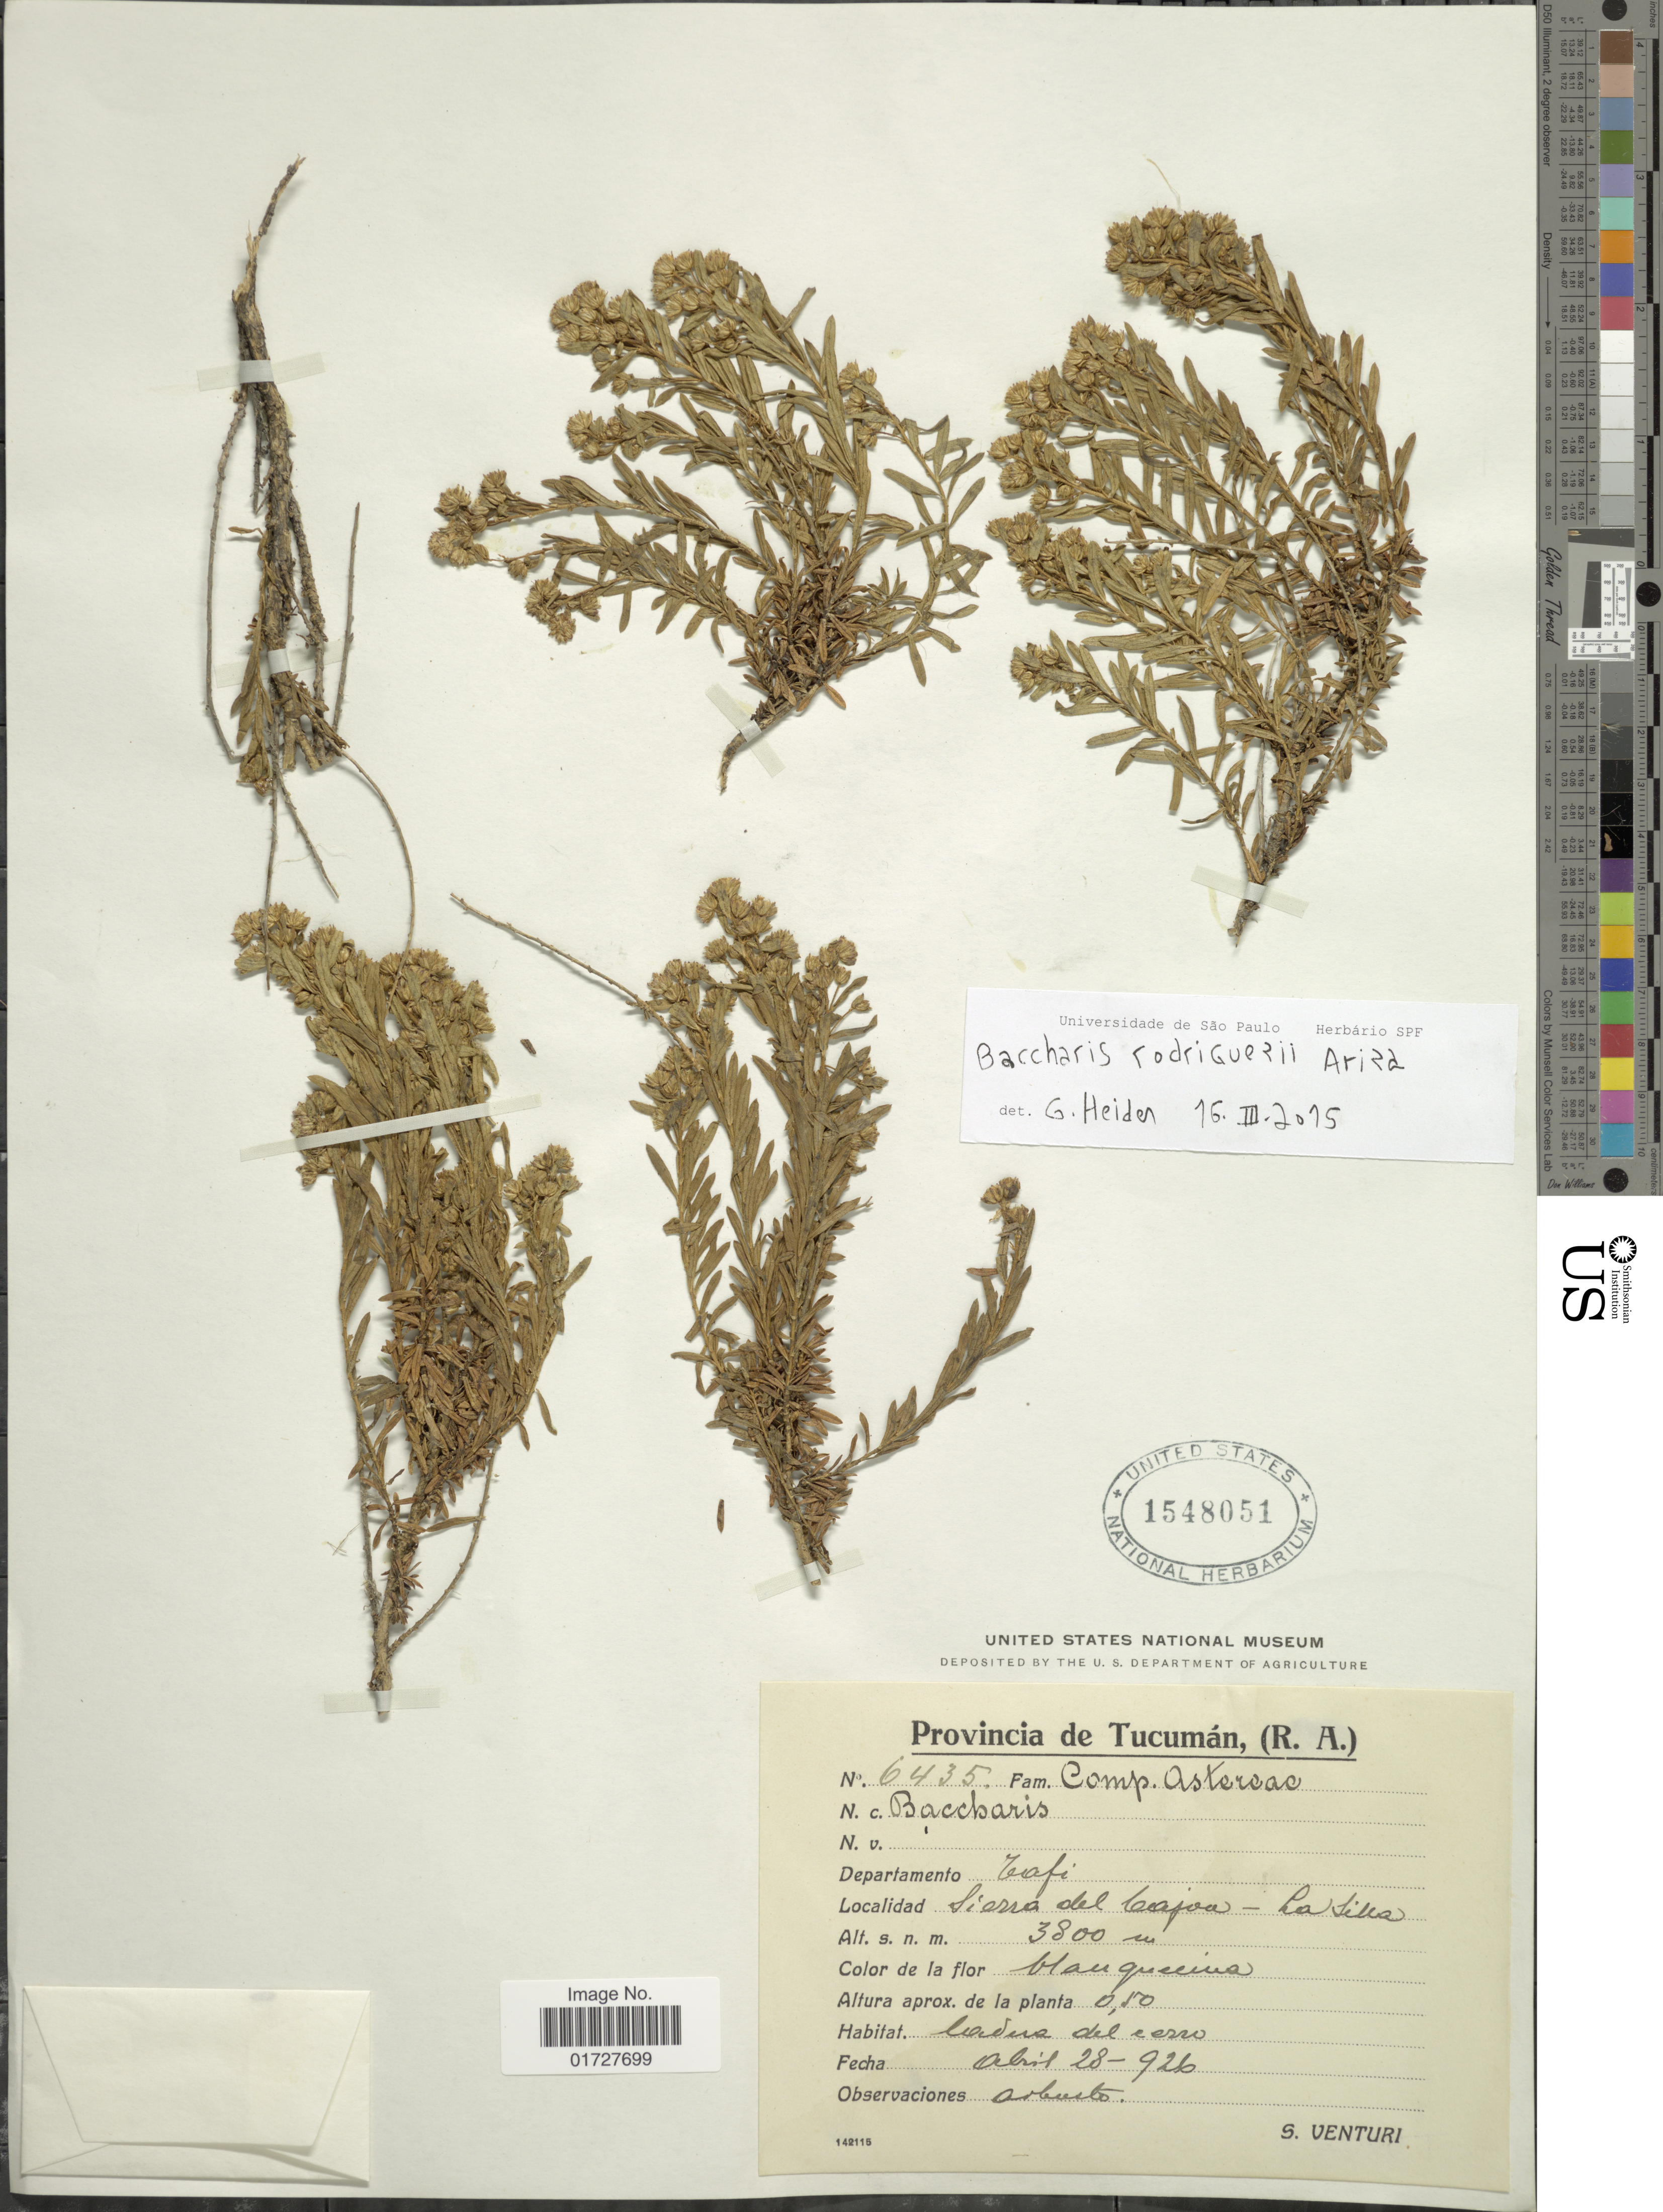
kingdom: Plantae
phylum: Tracheophyta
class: Magnoliopsida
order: Asterales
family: Asteraceae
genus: Baccharis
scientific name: Baccharis rodriguezii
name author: Ariza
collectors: S. Venturi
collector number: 6435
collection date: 1926-04-28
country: Argentina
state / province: Tucuman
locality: Departamento Tafi, Sierra del Cajoa-La Silla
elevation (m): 3800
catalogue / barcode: US 1548051